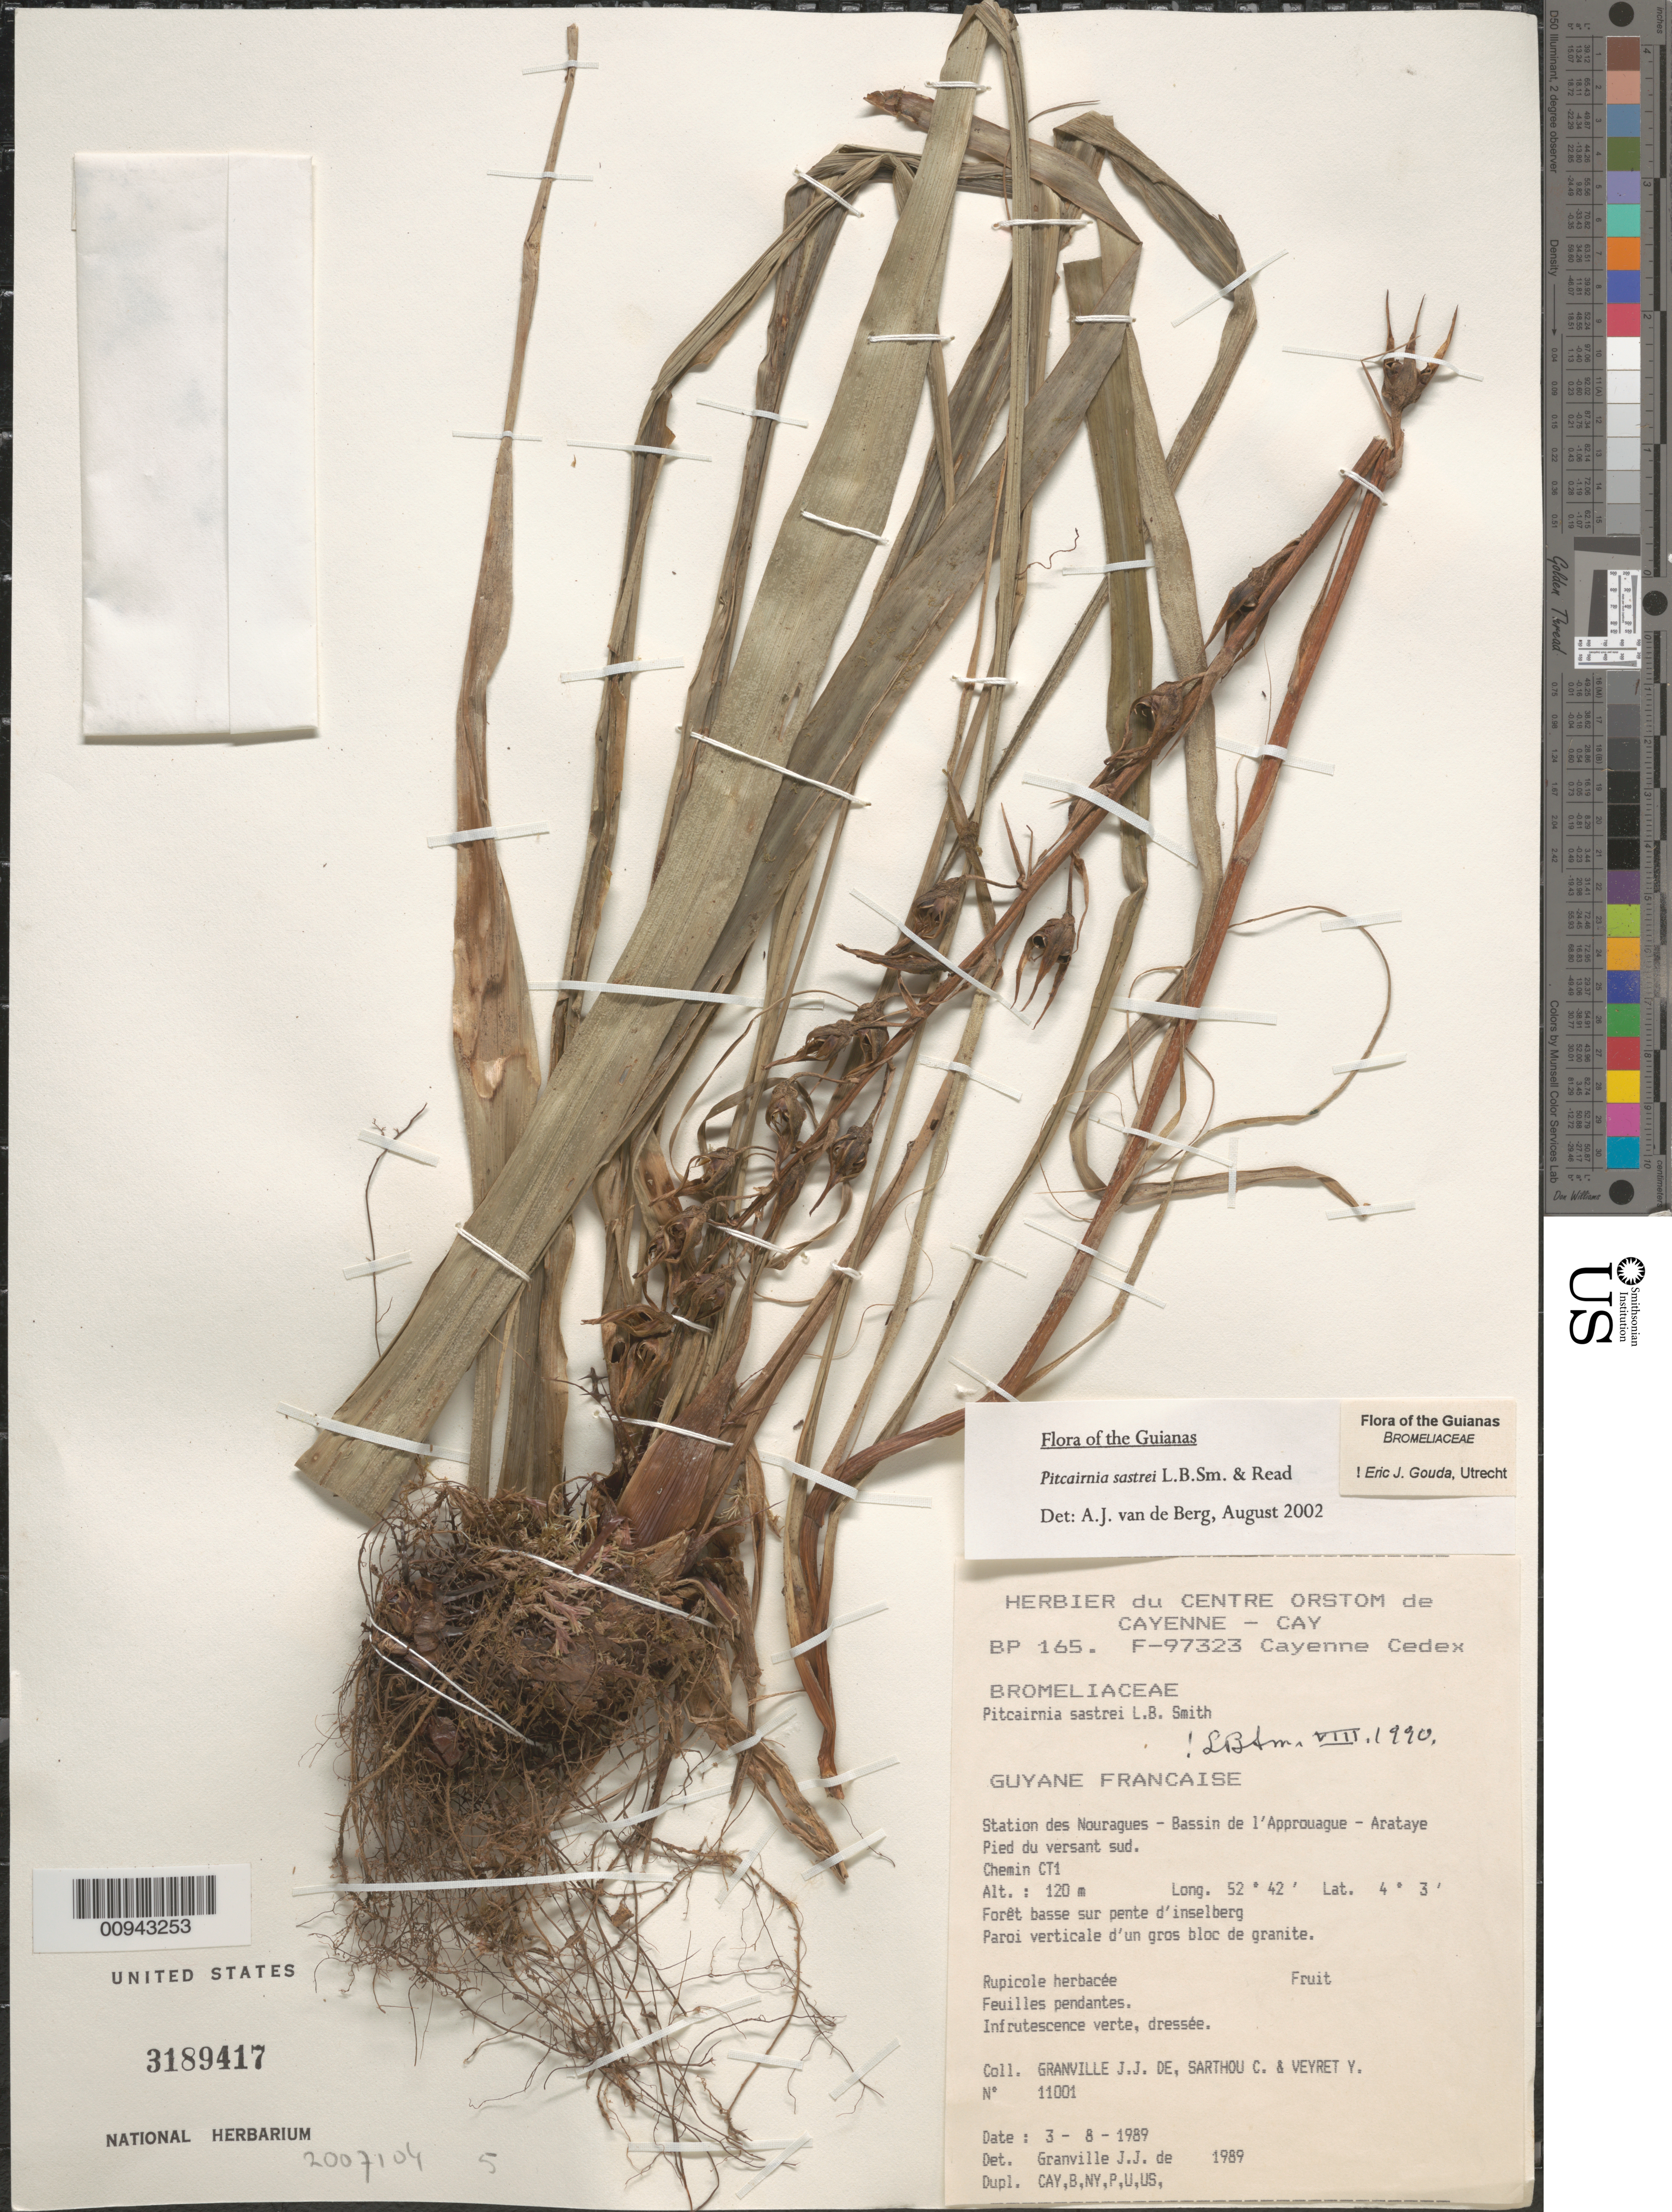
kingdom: Plantae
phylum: Tracheophyta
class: Liliopsida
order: Poales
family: Bromeliaceae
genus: Pitcairnia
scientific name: Pitcairnia sastrei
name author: L.B. Sm. & Read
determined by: Gouda, E. J.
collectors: J.-J. de Granville, C. Sarthou & Y. Veyret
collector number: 11001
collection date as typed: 3-Aug-89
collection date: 1989-08-03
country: French Guiana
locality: Station des Nouragues, Bassin de l'Approuague, Arataye; pied de versant sud, Chemin CT1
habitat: Foret basse sur pente d'inselberg. Paroi verticale d'un gros bloc de granite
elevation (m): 120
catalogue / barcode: US 3189417